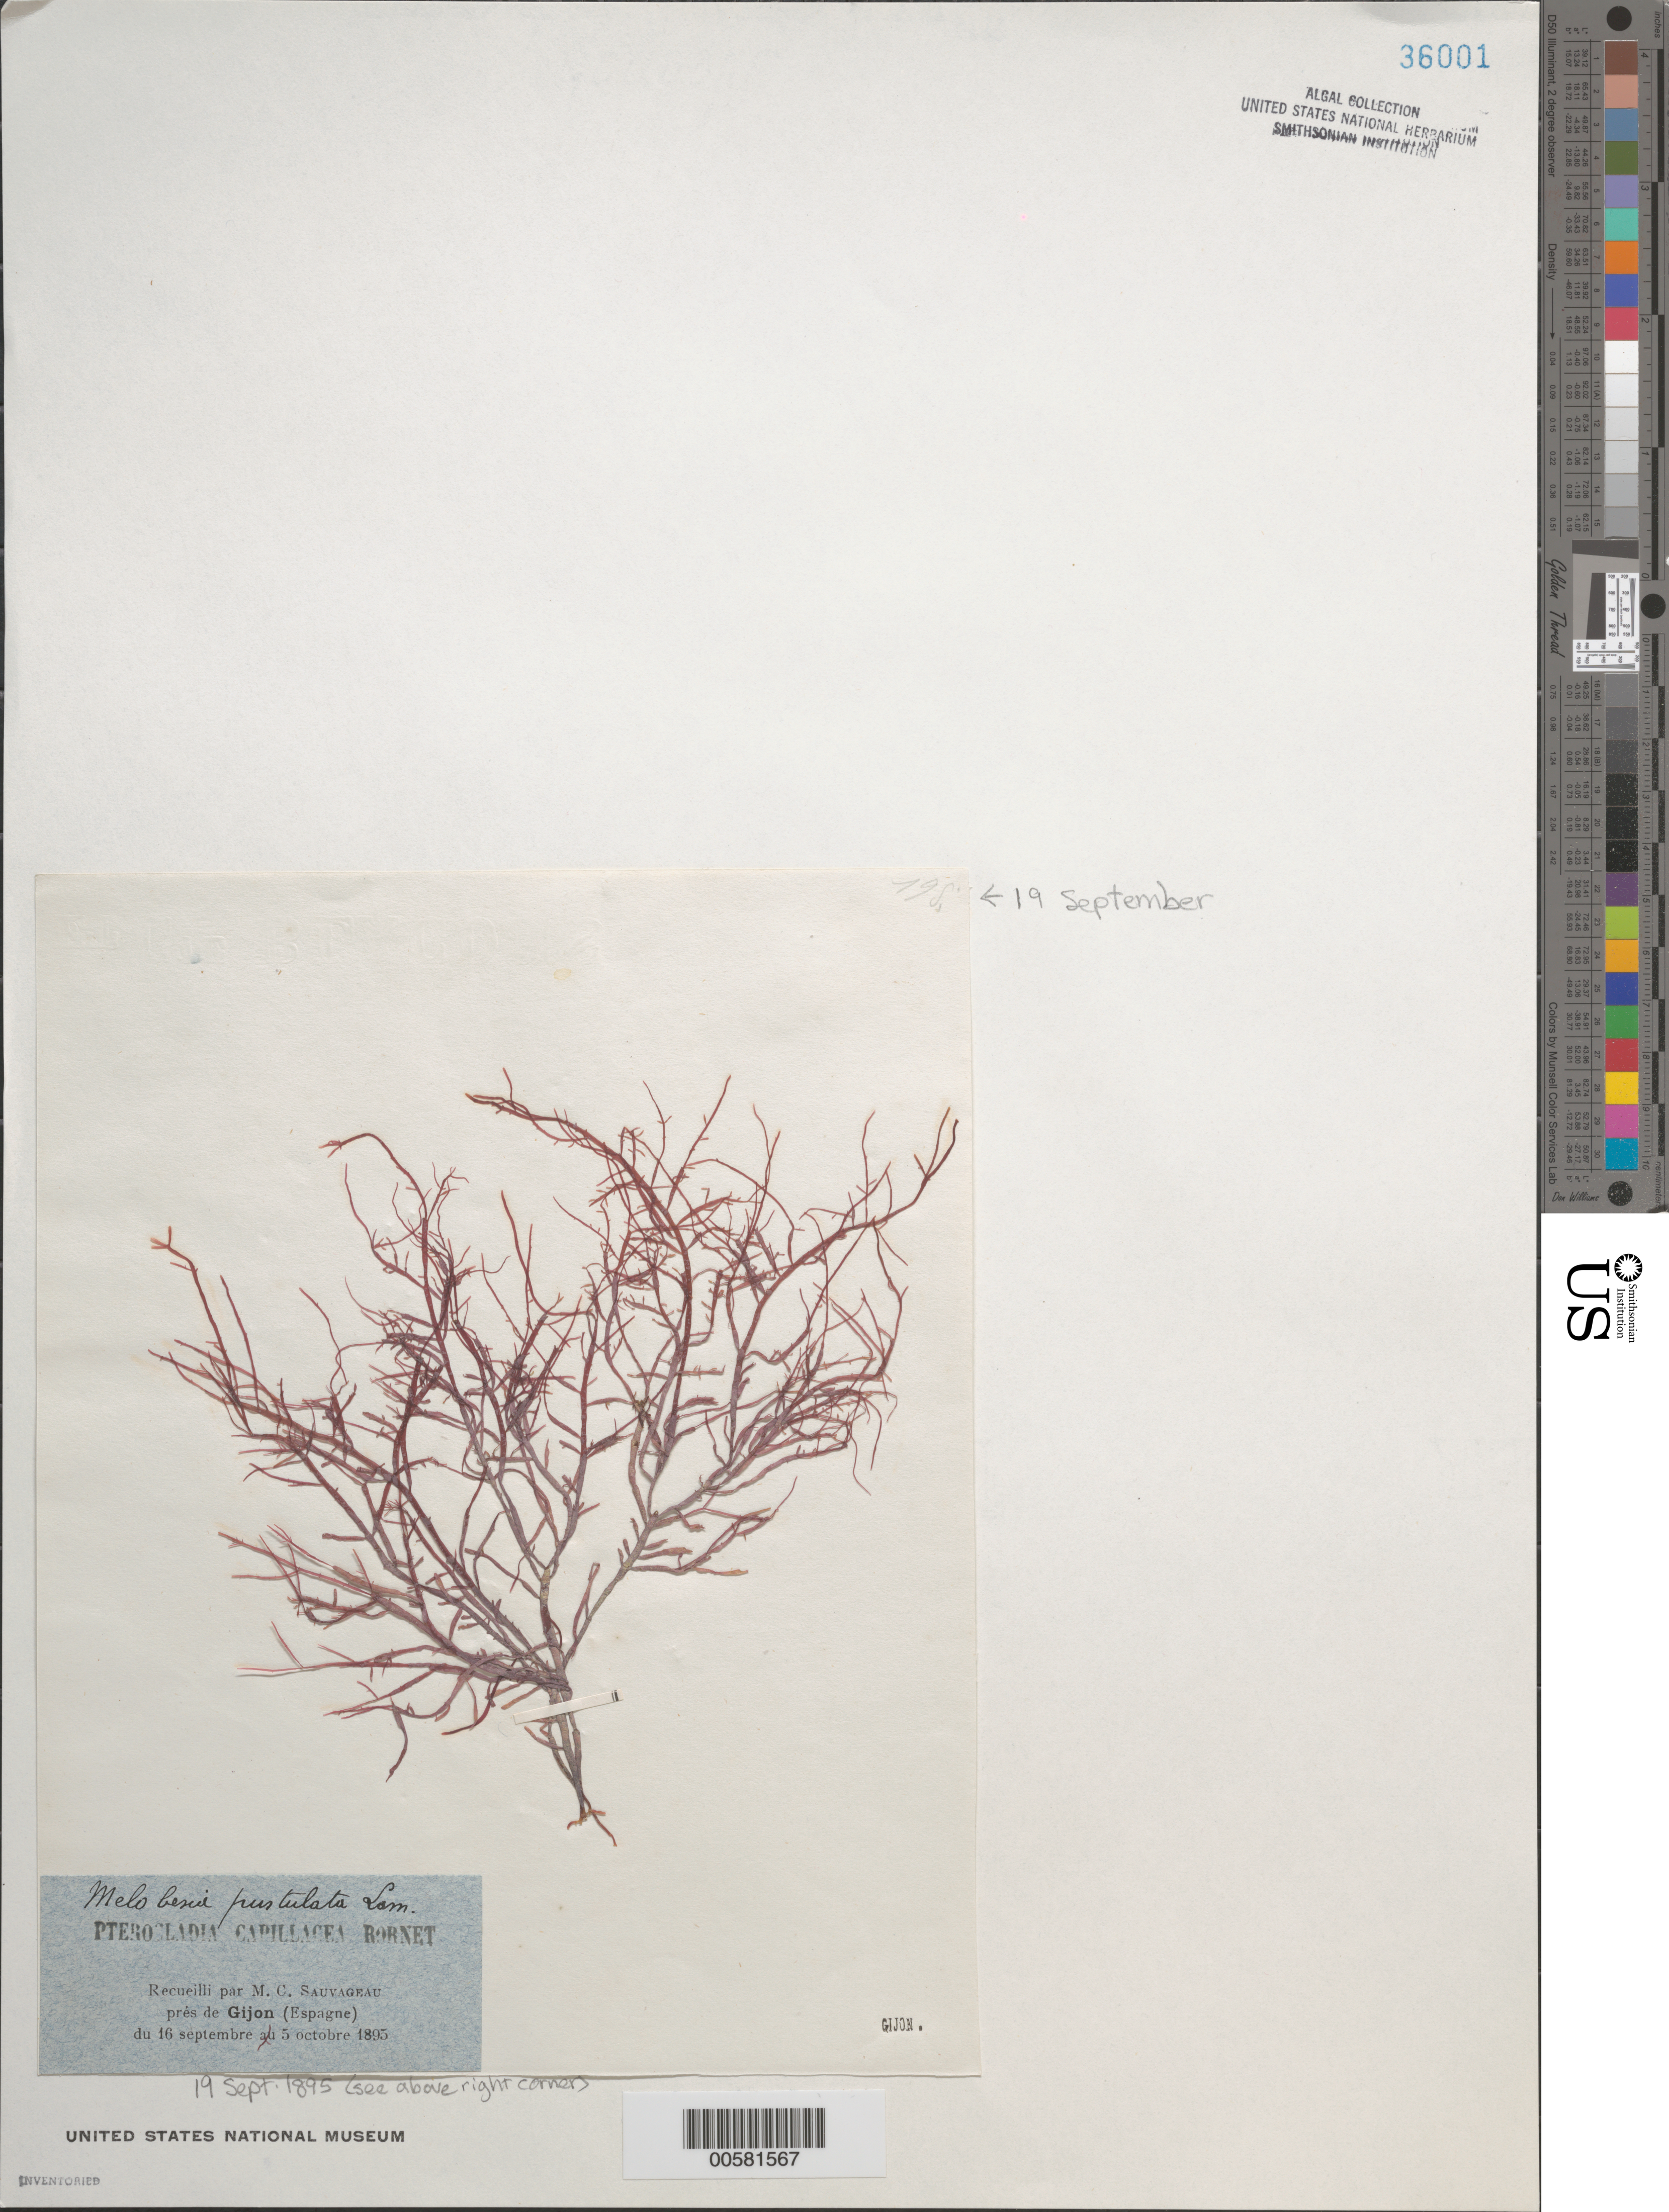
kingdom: Plantae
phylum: Rhodophyta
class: Florideophyceae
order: Gelidiales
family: Pterocladiaceae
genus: Pterocladiella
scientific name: Pterocladiella capillacea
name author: (S.G. Gmel.) Santelices & Hommers.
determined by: Algae name updating Project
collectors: C. F. Sauvageau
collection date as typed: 19 Sep 1895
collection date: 1895-09-19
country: Spain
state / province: Principado de Asturias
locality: Near gijon. Oviedo.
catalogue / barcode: US 36001